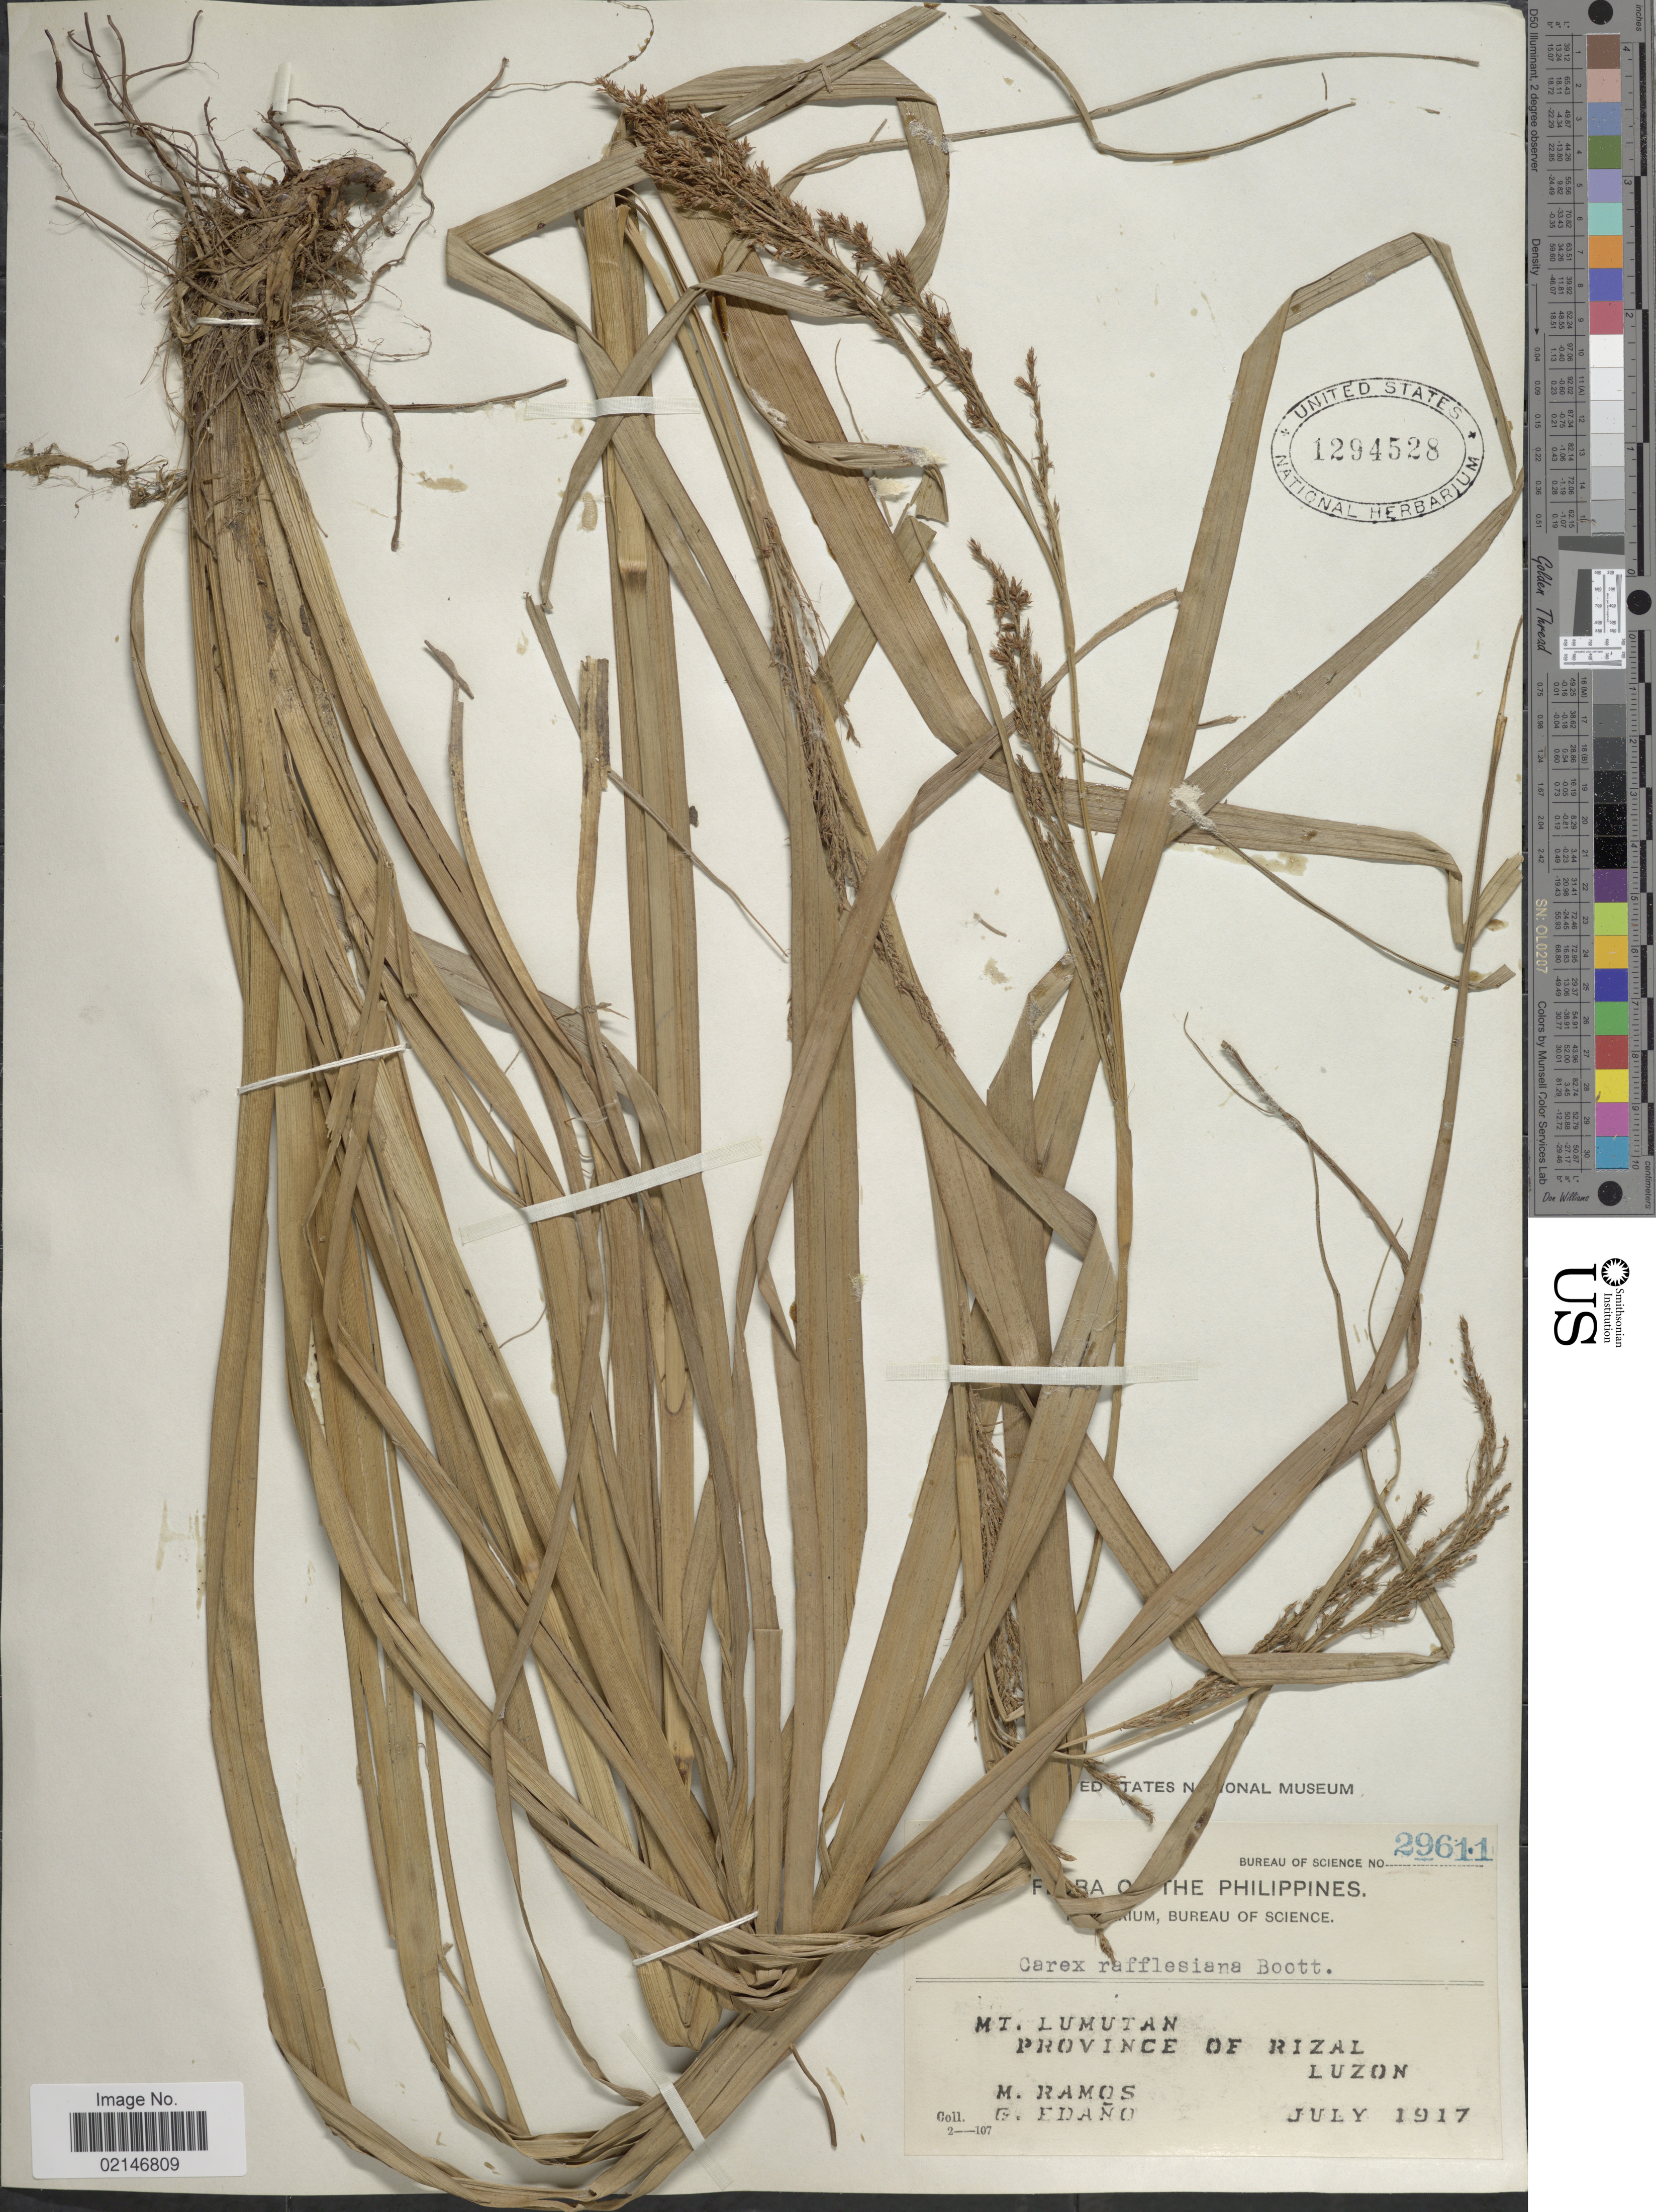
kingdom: Plantae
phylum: Tracheophyta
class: Liliopsida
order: Poales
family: Cyperaceae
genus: Carex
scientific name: Carex rafflesiana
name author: Boott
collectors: M. Ramos & G. Edaño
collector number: Bureau Of Science 29611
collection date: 1917-07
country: Philippines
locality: Mt. Lumutan, Province of Rizal, Luzon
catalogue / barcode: US 1294528